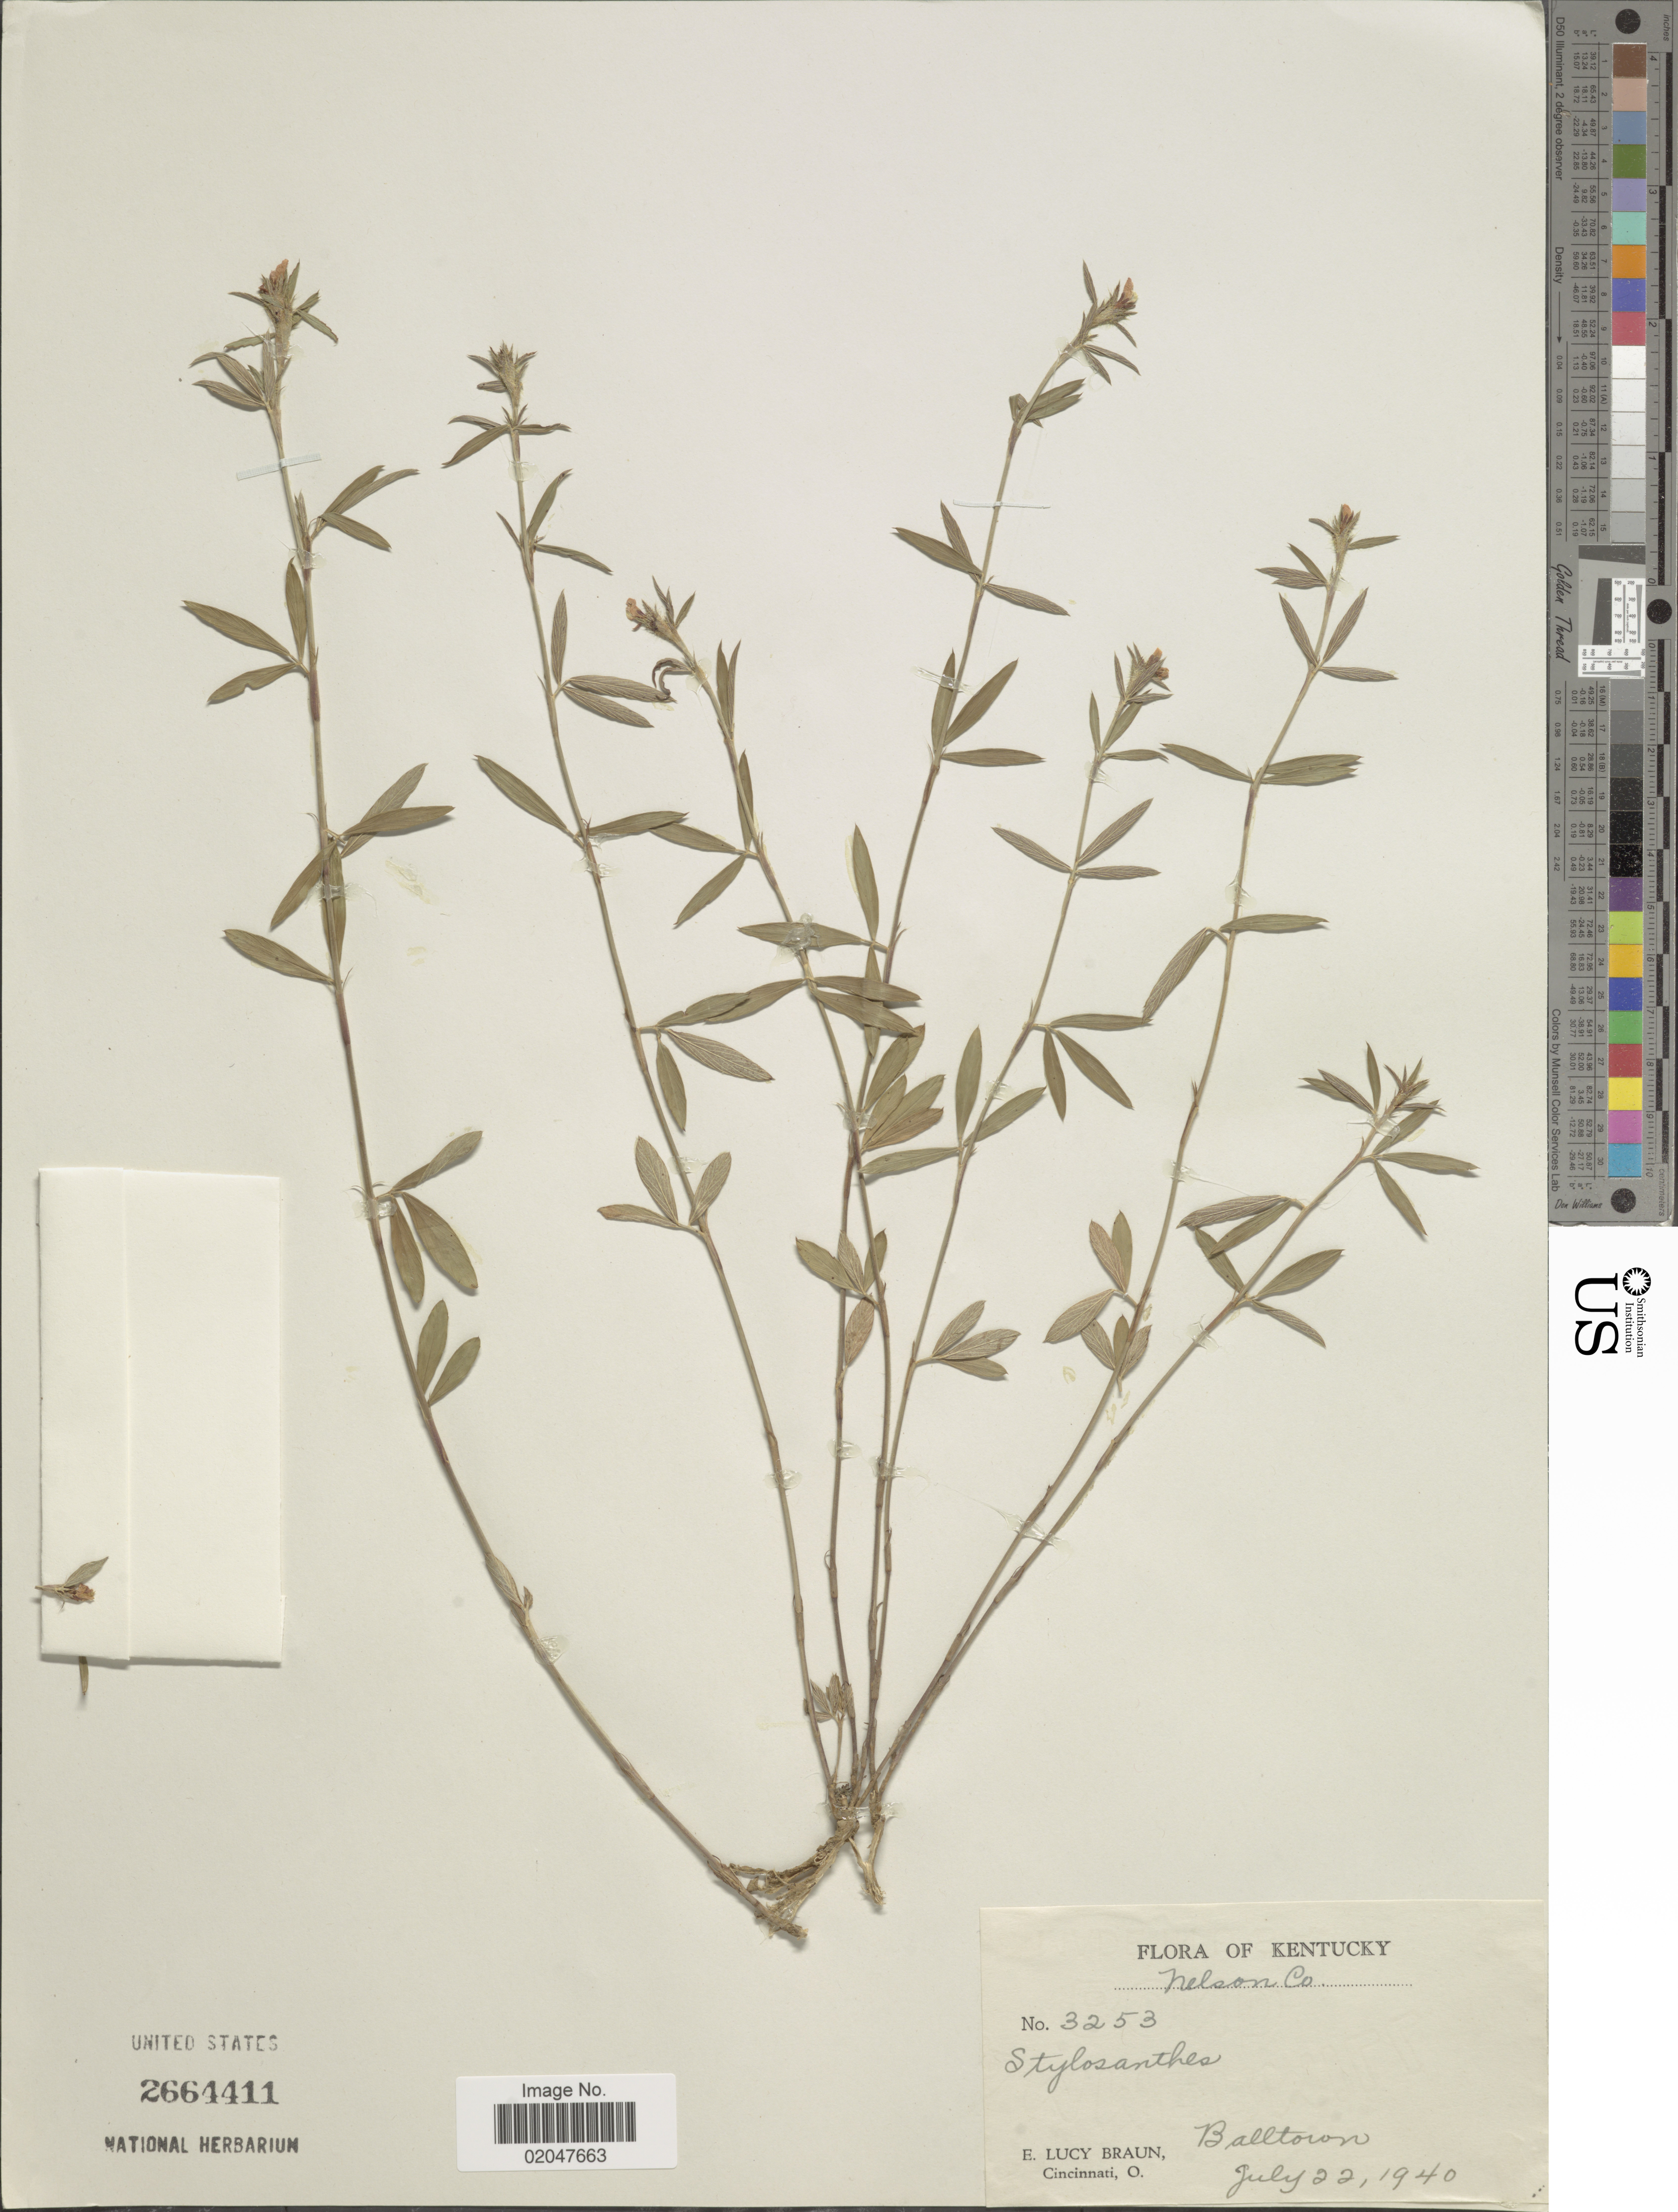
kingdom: Plantae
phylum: Tracheophyta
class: Magnoliopsida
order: Fabales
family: Fabaceae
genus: Stylosanthes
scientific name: Stylosanthes sp.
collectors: E. L. Braun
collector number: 3253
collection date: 1940-07-22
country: United States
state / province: Kentucky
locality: Nelson Co., Baltown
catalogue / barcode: US 2664411